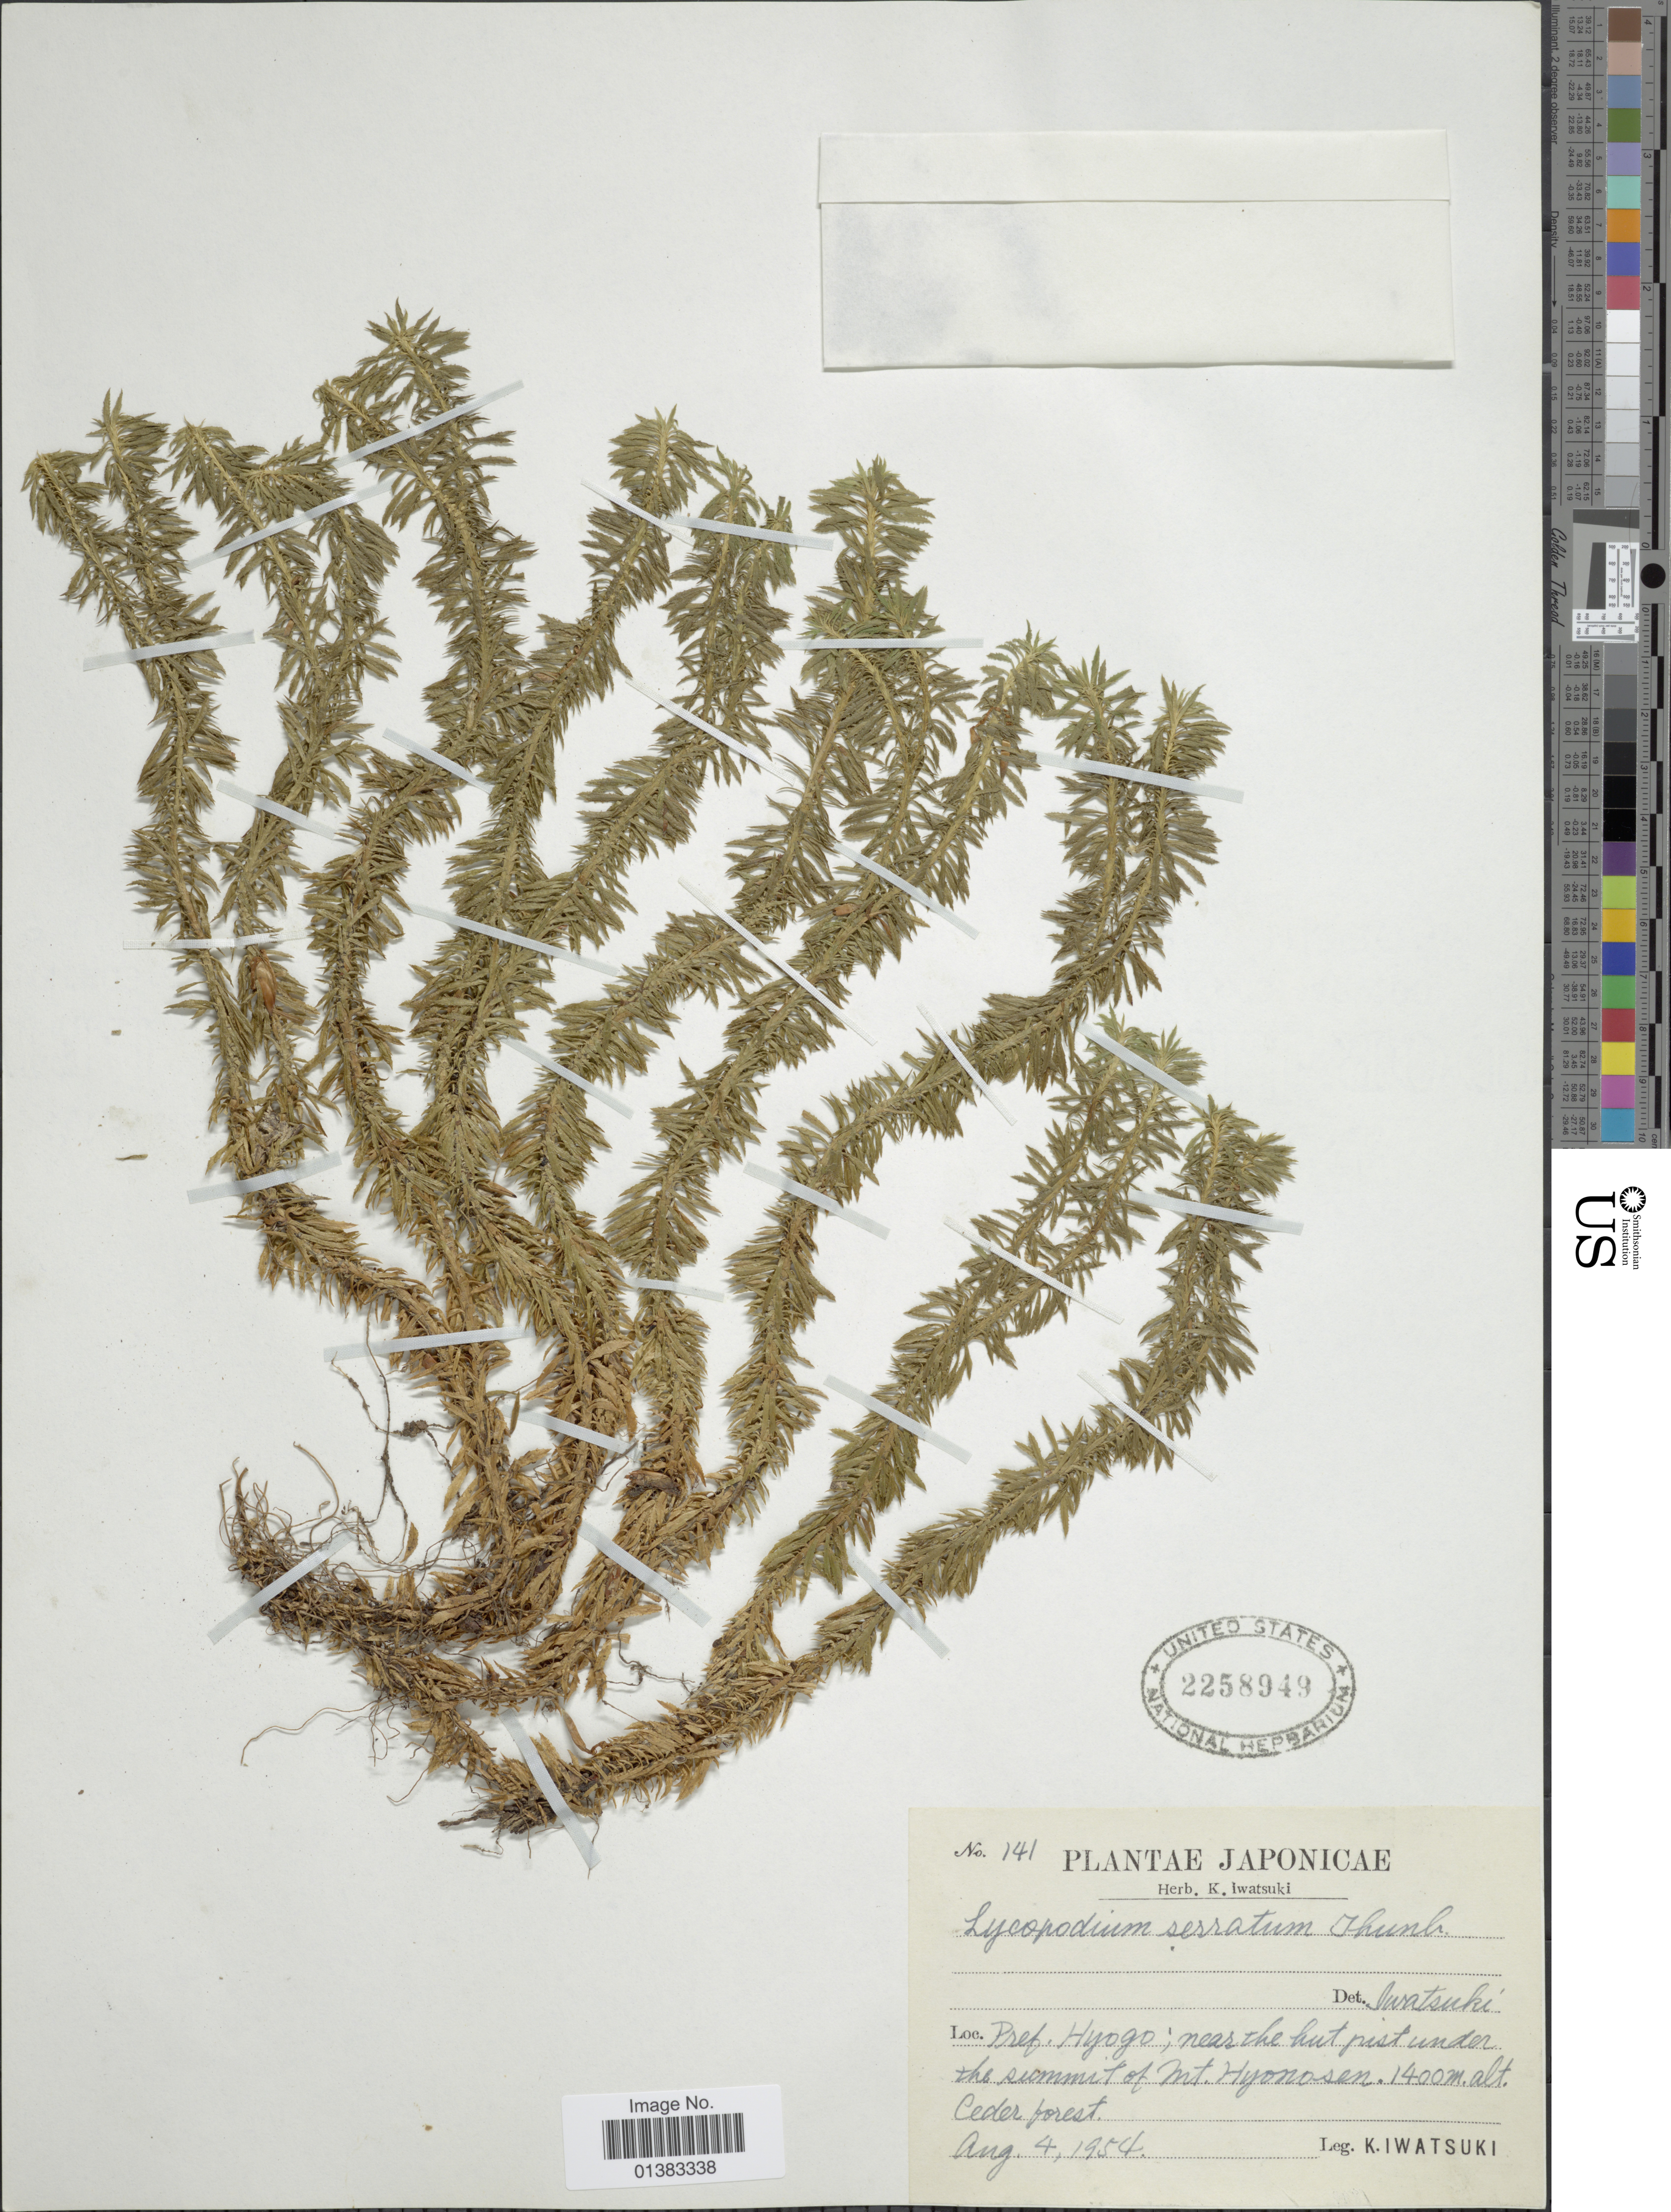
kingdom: Plantae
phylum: Tracheophyta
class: Lycopodiopsida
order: Lycopodiales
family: Lycopodiaceae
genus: Huperzia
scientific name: Huperzia serrata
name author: (Thunb.) Trevis.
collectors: K. Iwatsuki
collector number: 141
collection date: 1954-08-04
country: Japan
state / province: Hyogo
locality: Near the hut pist under the summit of Mt. Hyonosen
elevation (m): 1400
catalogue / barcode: US 2258949